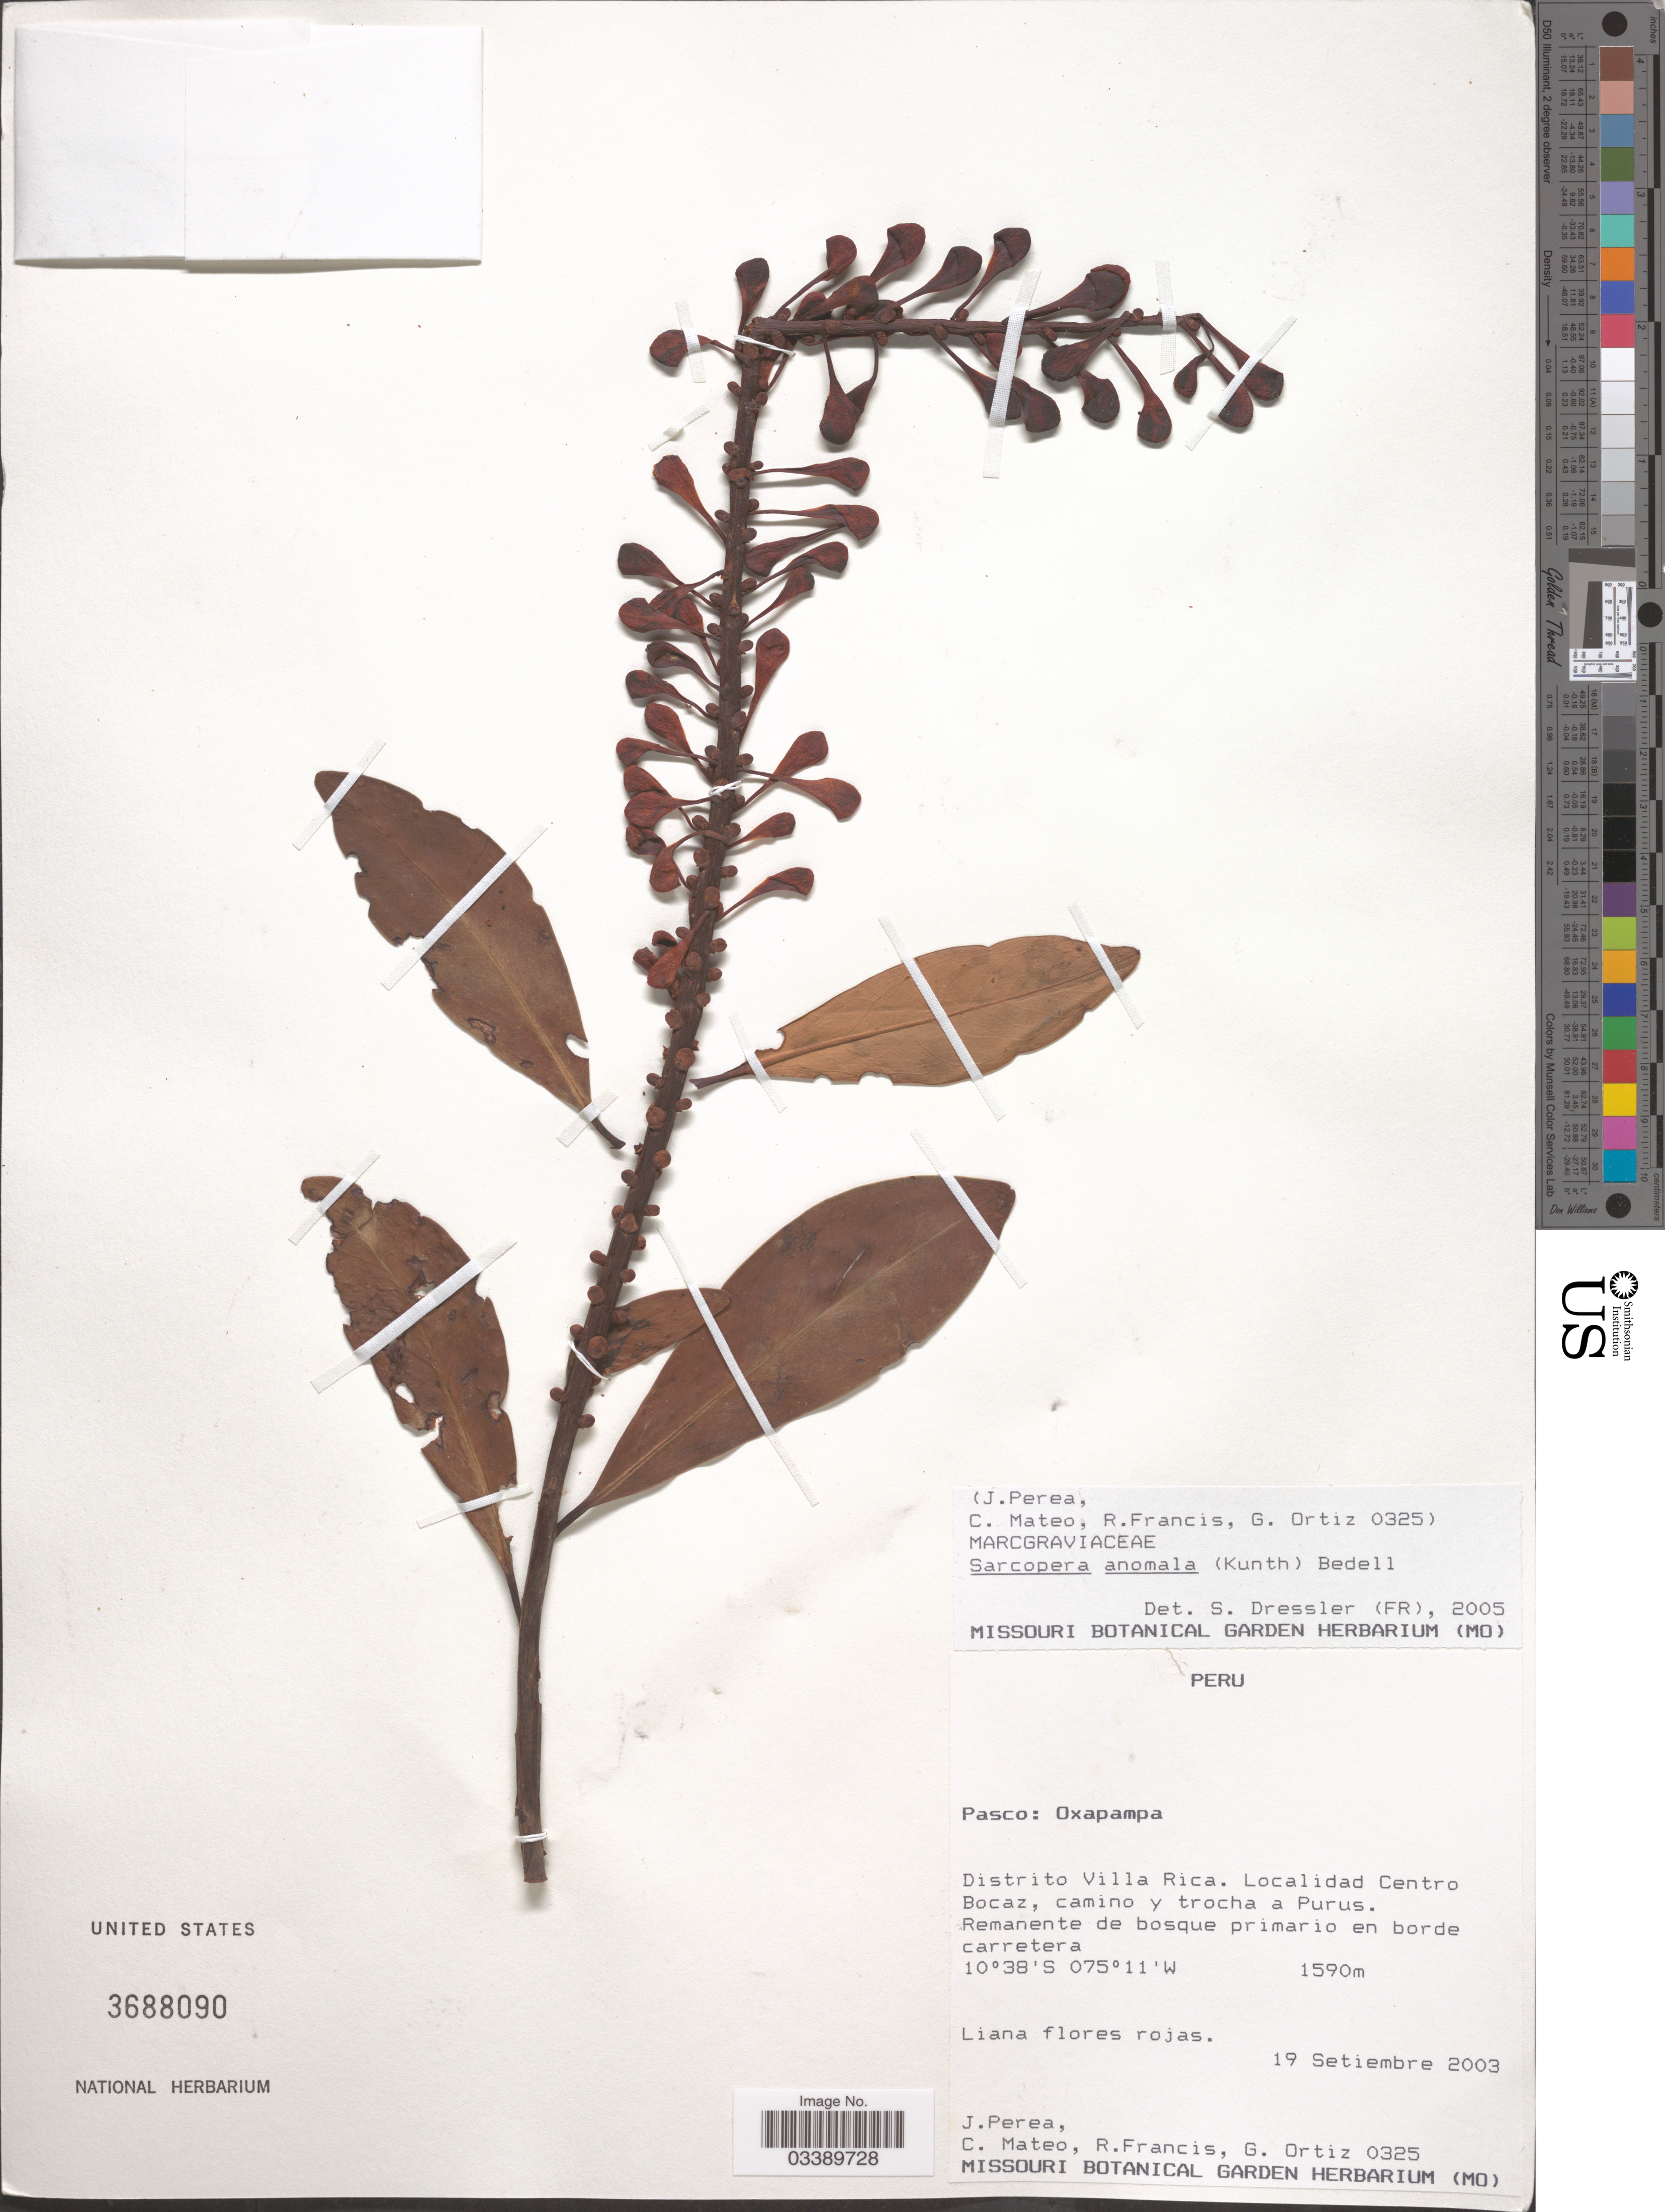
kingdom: Plantae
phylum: Tracheophyta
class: Magnoliopsida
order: Ericales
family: Marcgraviaceae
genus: Sarcopera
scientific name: Sarcopera anomala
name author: (Kunth) Bedell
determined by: Dressler, S., (FR), Forschungsinstitut Und Naturmuseum Senckenberg (GERMANY)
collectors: J. Perea, C. Mateo, R. Francis & G. Ortiz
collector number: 0325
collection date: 2003-09-19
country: Peru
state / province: Pasco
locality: Oxapampa. Distrito Villa Rica. Localidad Centro Bocaz, camino y trocha a Purus.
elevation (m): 1590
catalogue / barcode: US 3688090